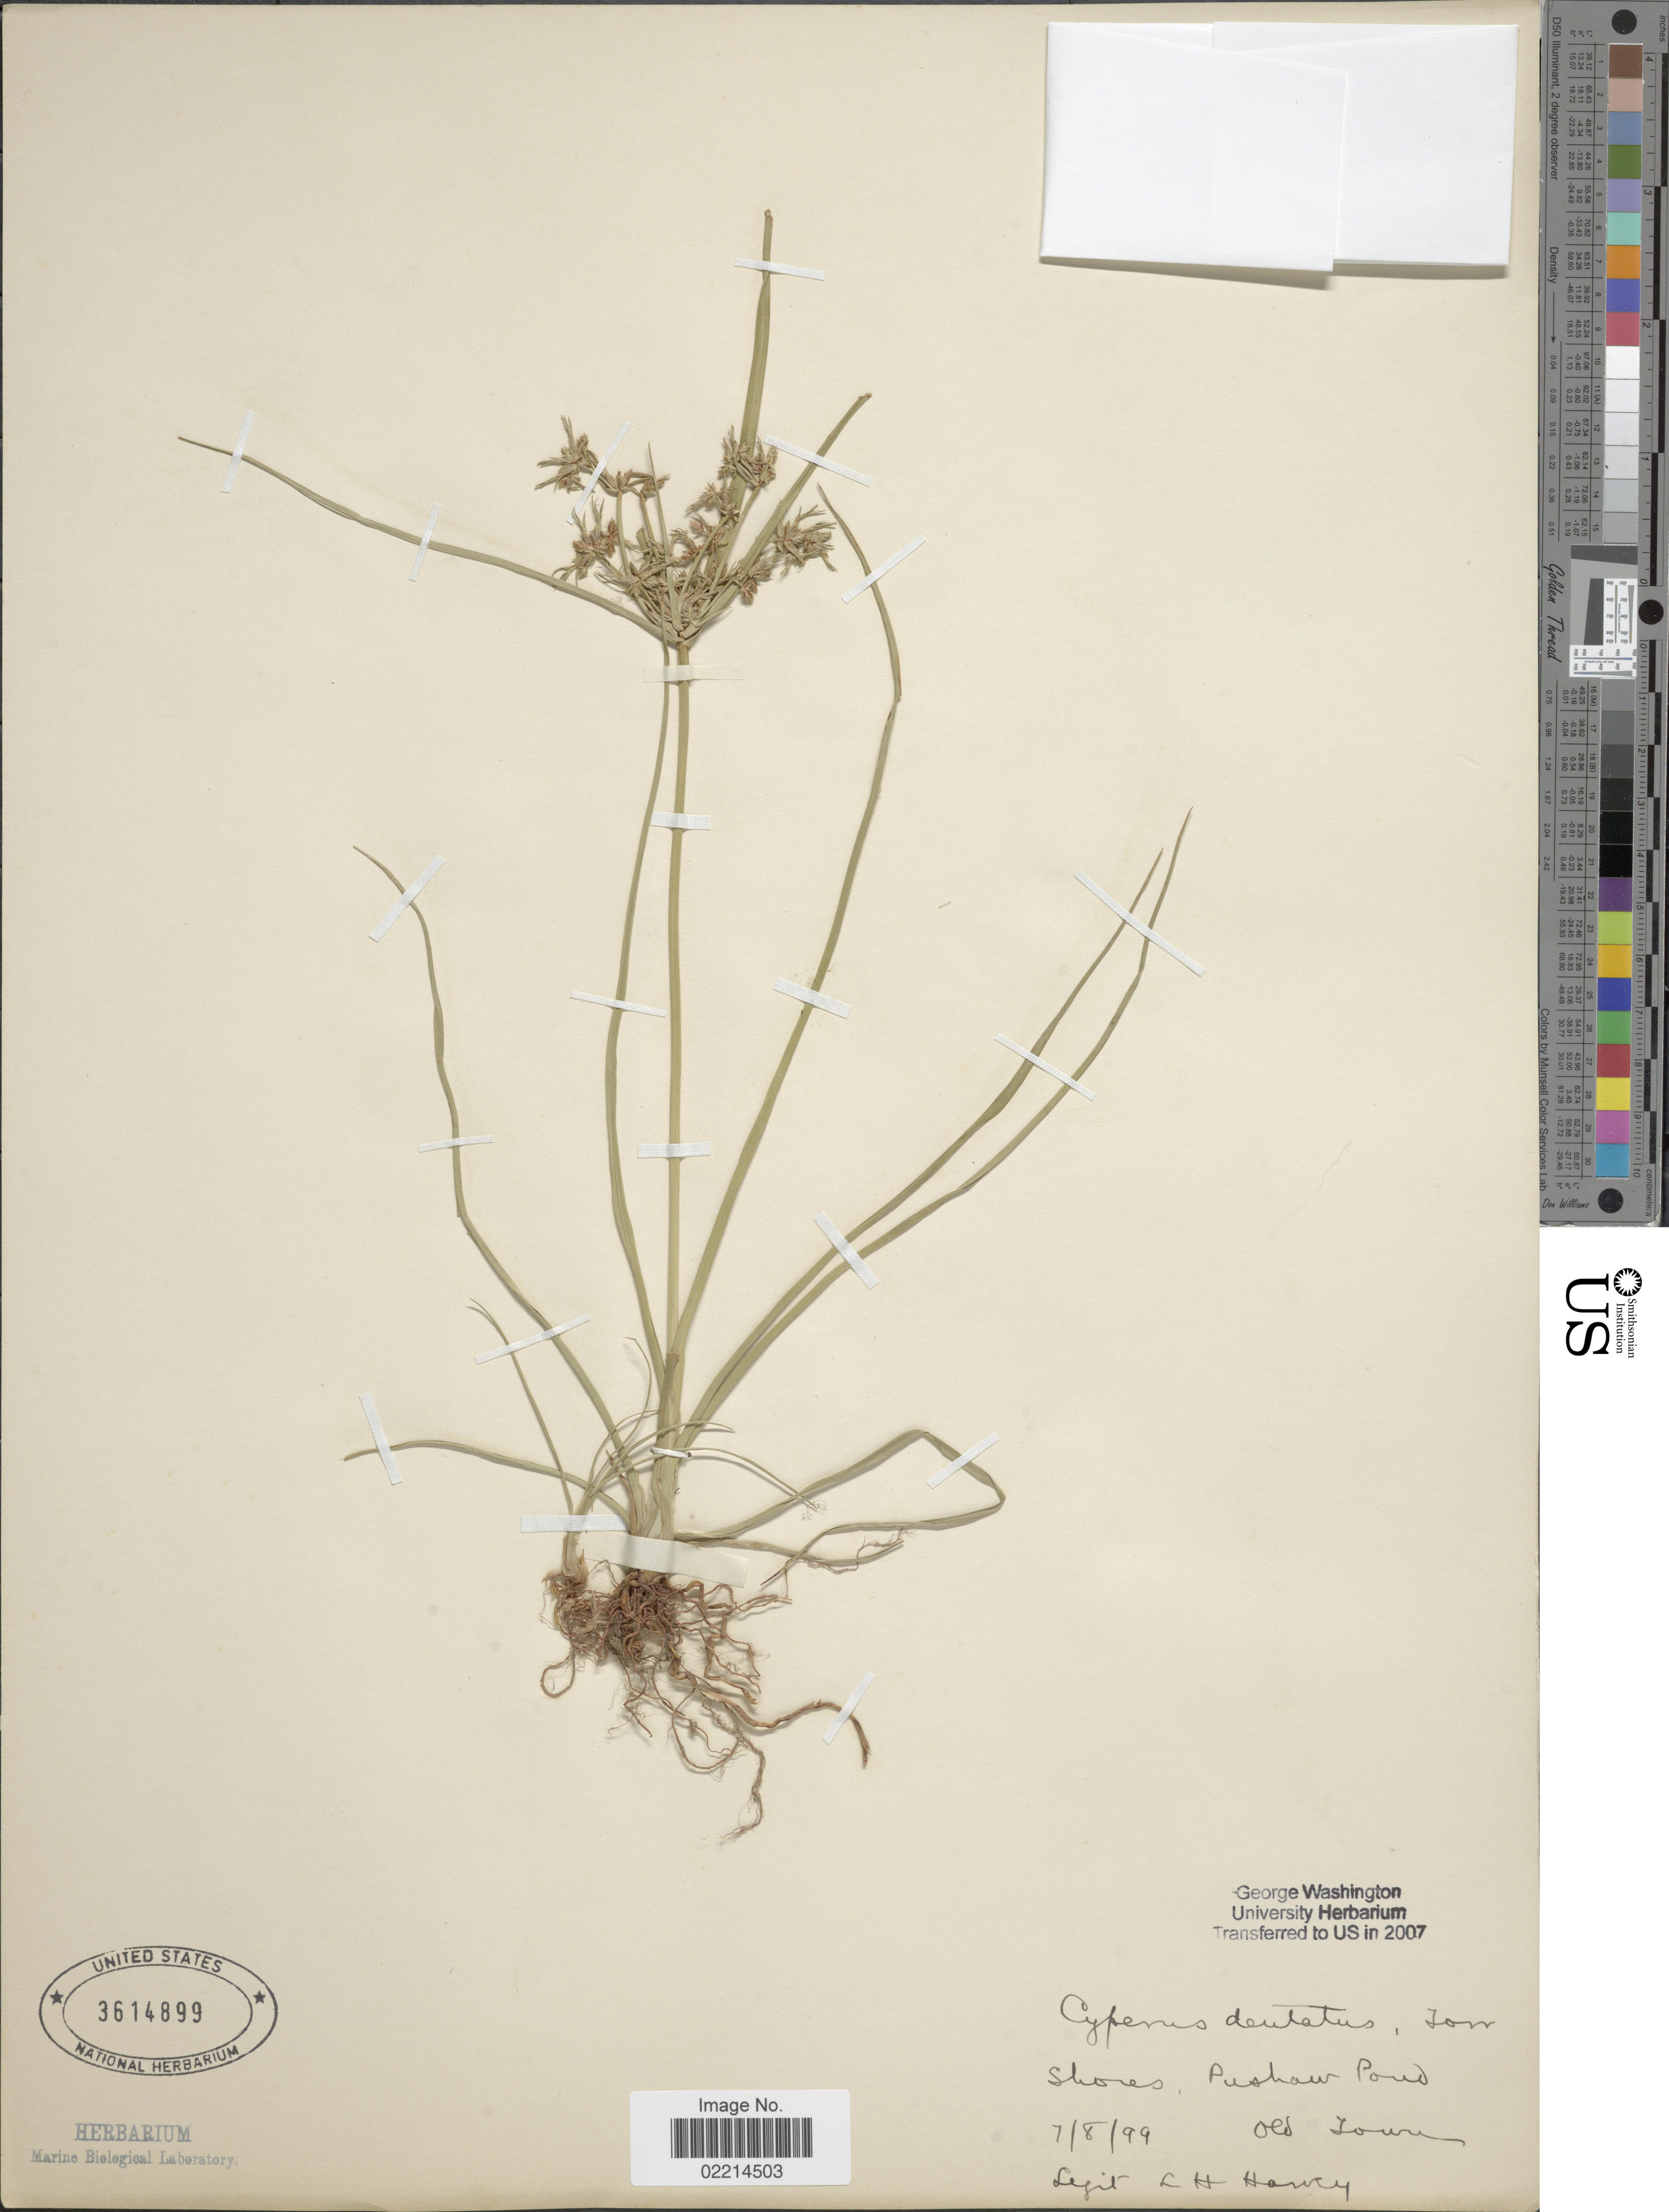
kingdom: Plantae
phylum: Tracheophyta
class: Liliopsida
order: Poales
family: Cyperaceae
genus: Cyperus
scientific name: Cyperus dentatus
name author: Torr.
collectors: L. H. Harvey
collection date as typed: Transcribed d/m/y: 7/8/99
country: United States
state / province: Maine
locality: Shores, Pushaw Pond, Old Town.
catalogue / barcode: US 3614899